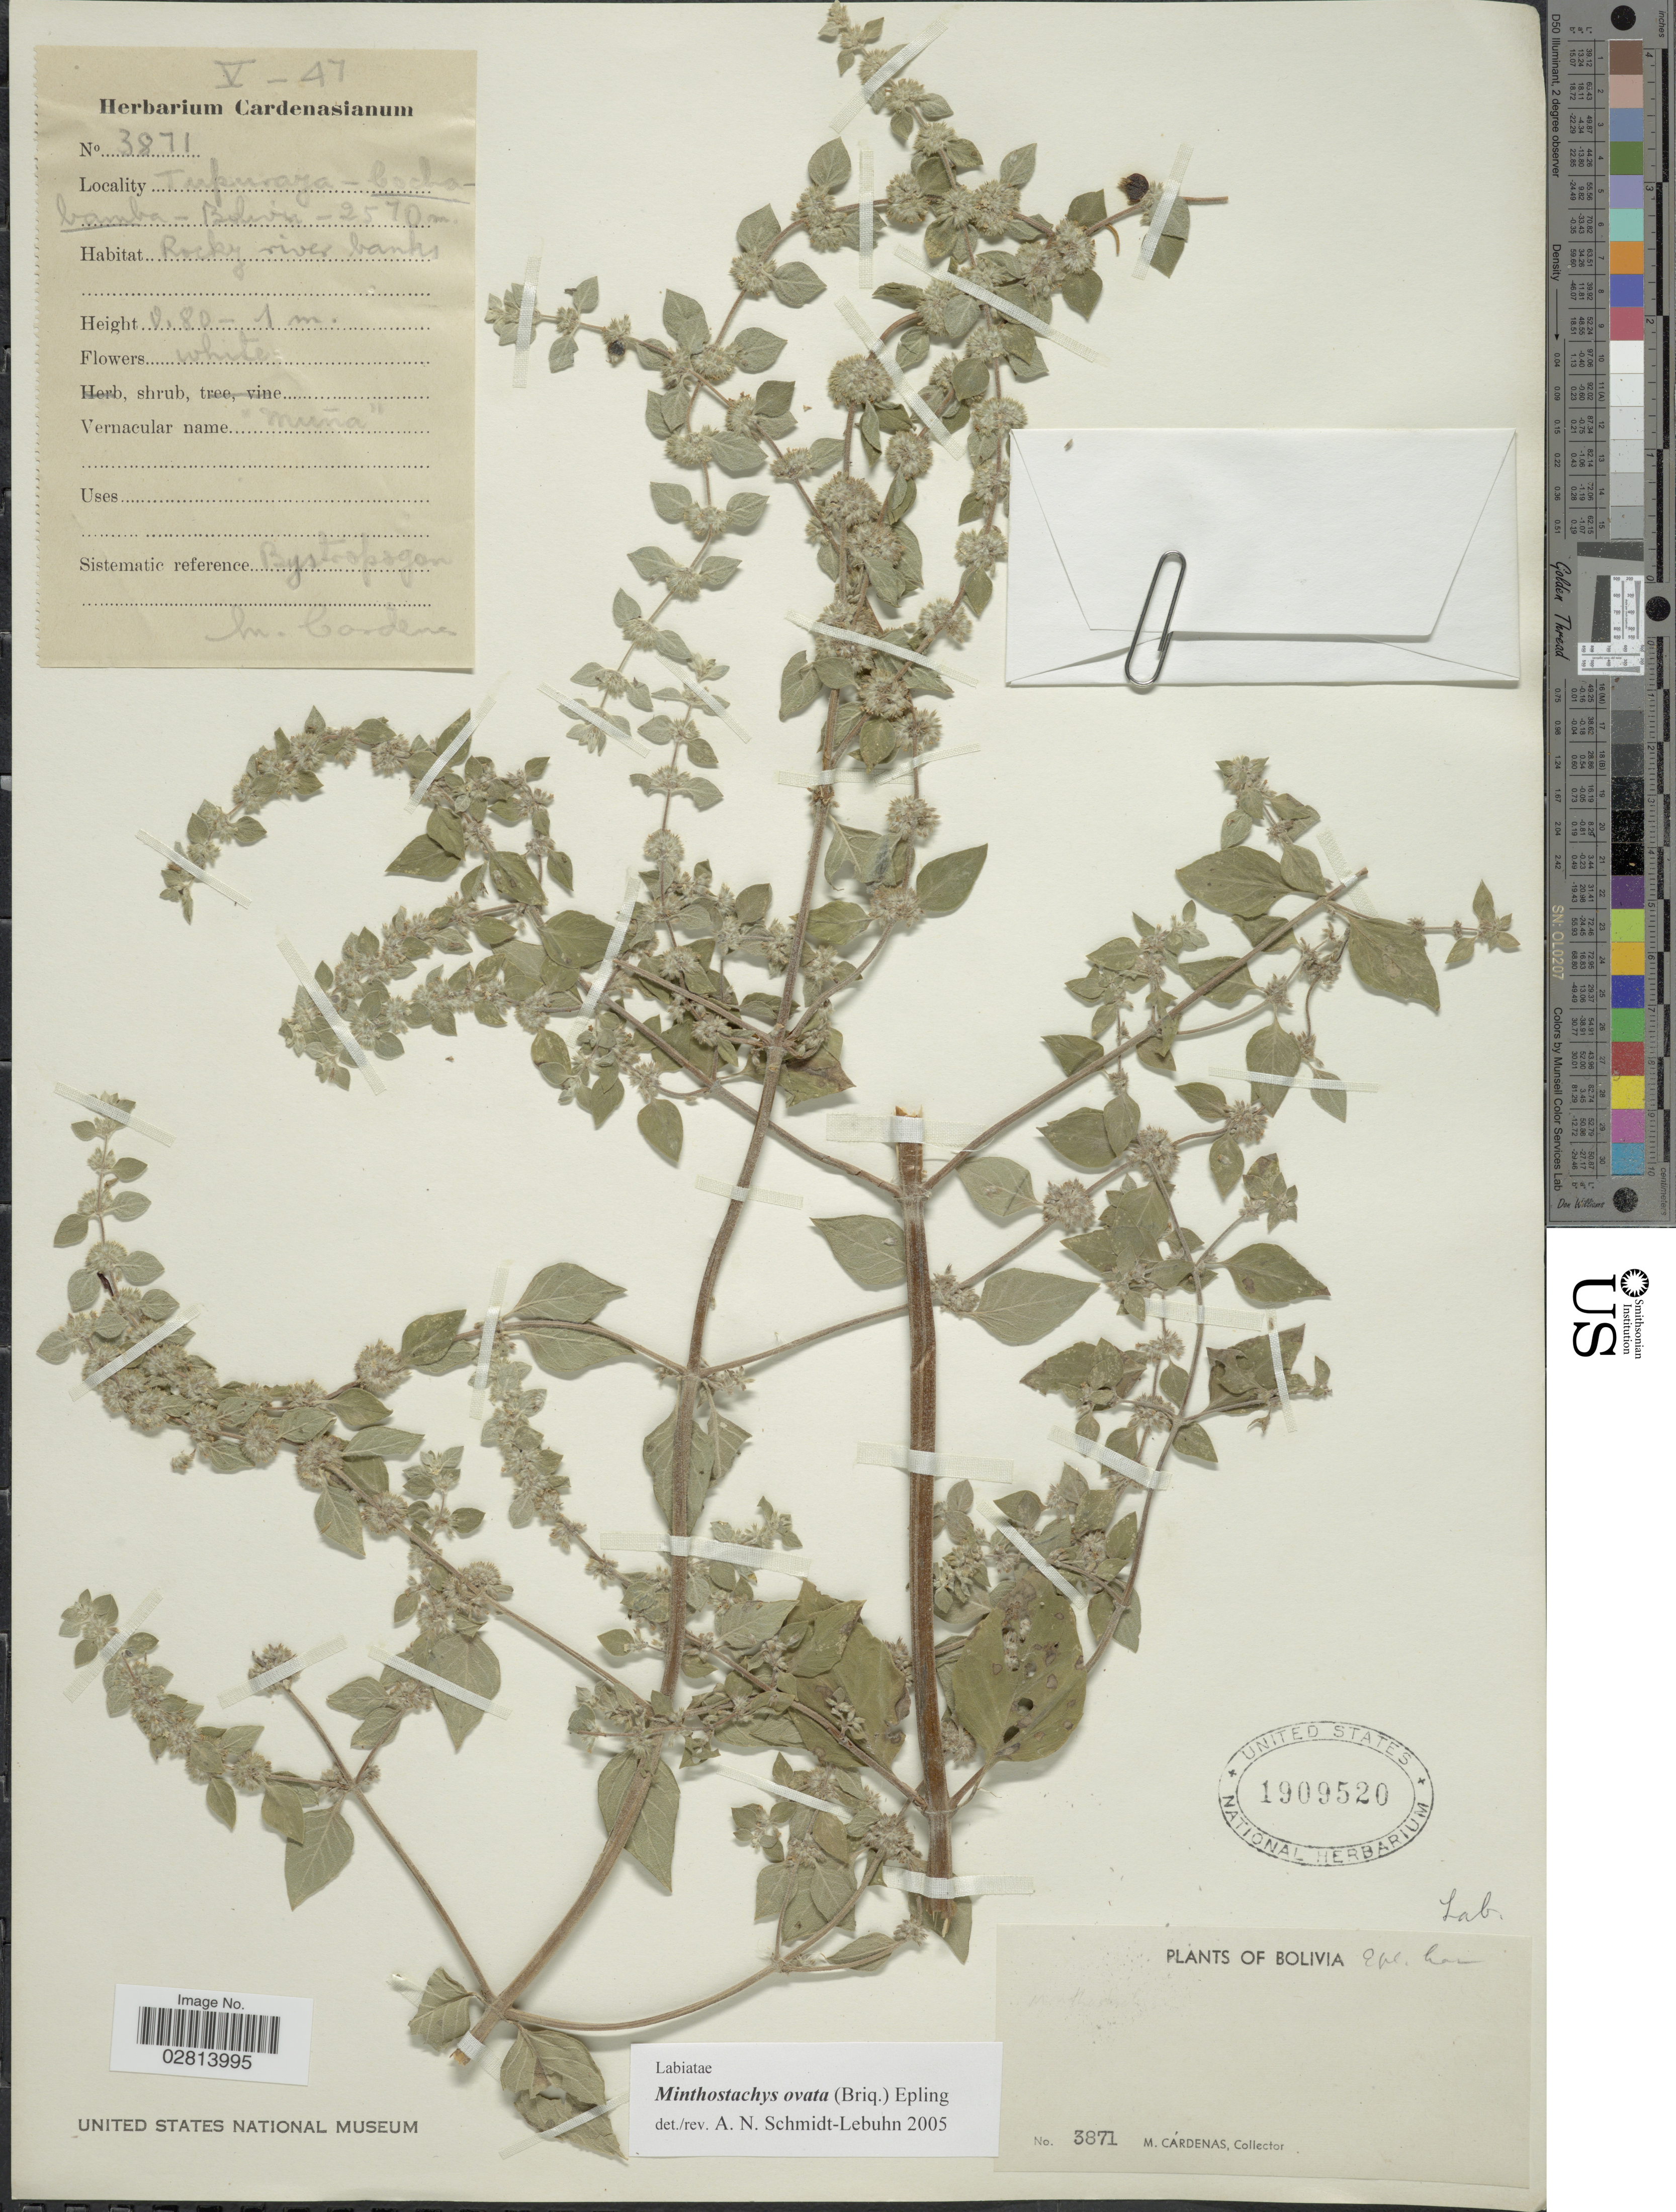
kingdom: Plantae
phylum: Tracheophyta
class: Magnoliopsida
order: Lamiales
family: Lamiaceae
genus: Minthostachys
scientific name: Minthostachys ovata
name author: (Briq.) Epling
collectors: M. Cárdenas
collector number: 3871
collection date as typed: Transcribed d/m/y: /5/47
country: Bolivia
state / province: Cochabamba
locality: Tupuraya. Rocky river banks.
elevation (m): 2570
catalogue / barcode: US 1909520